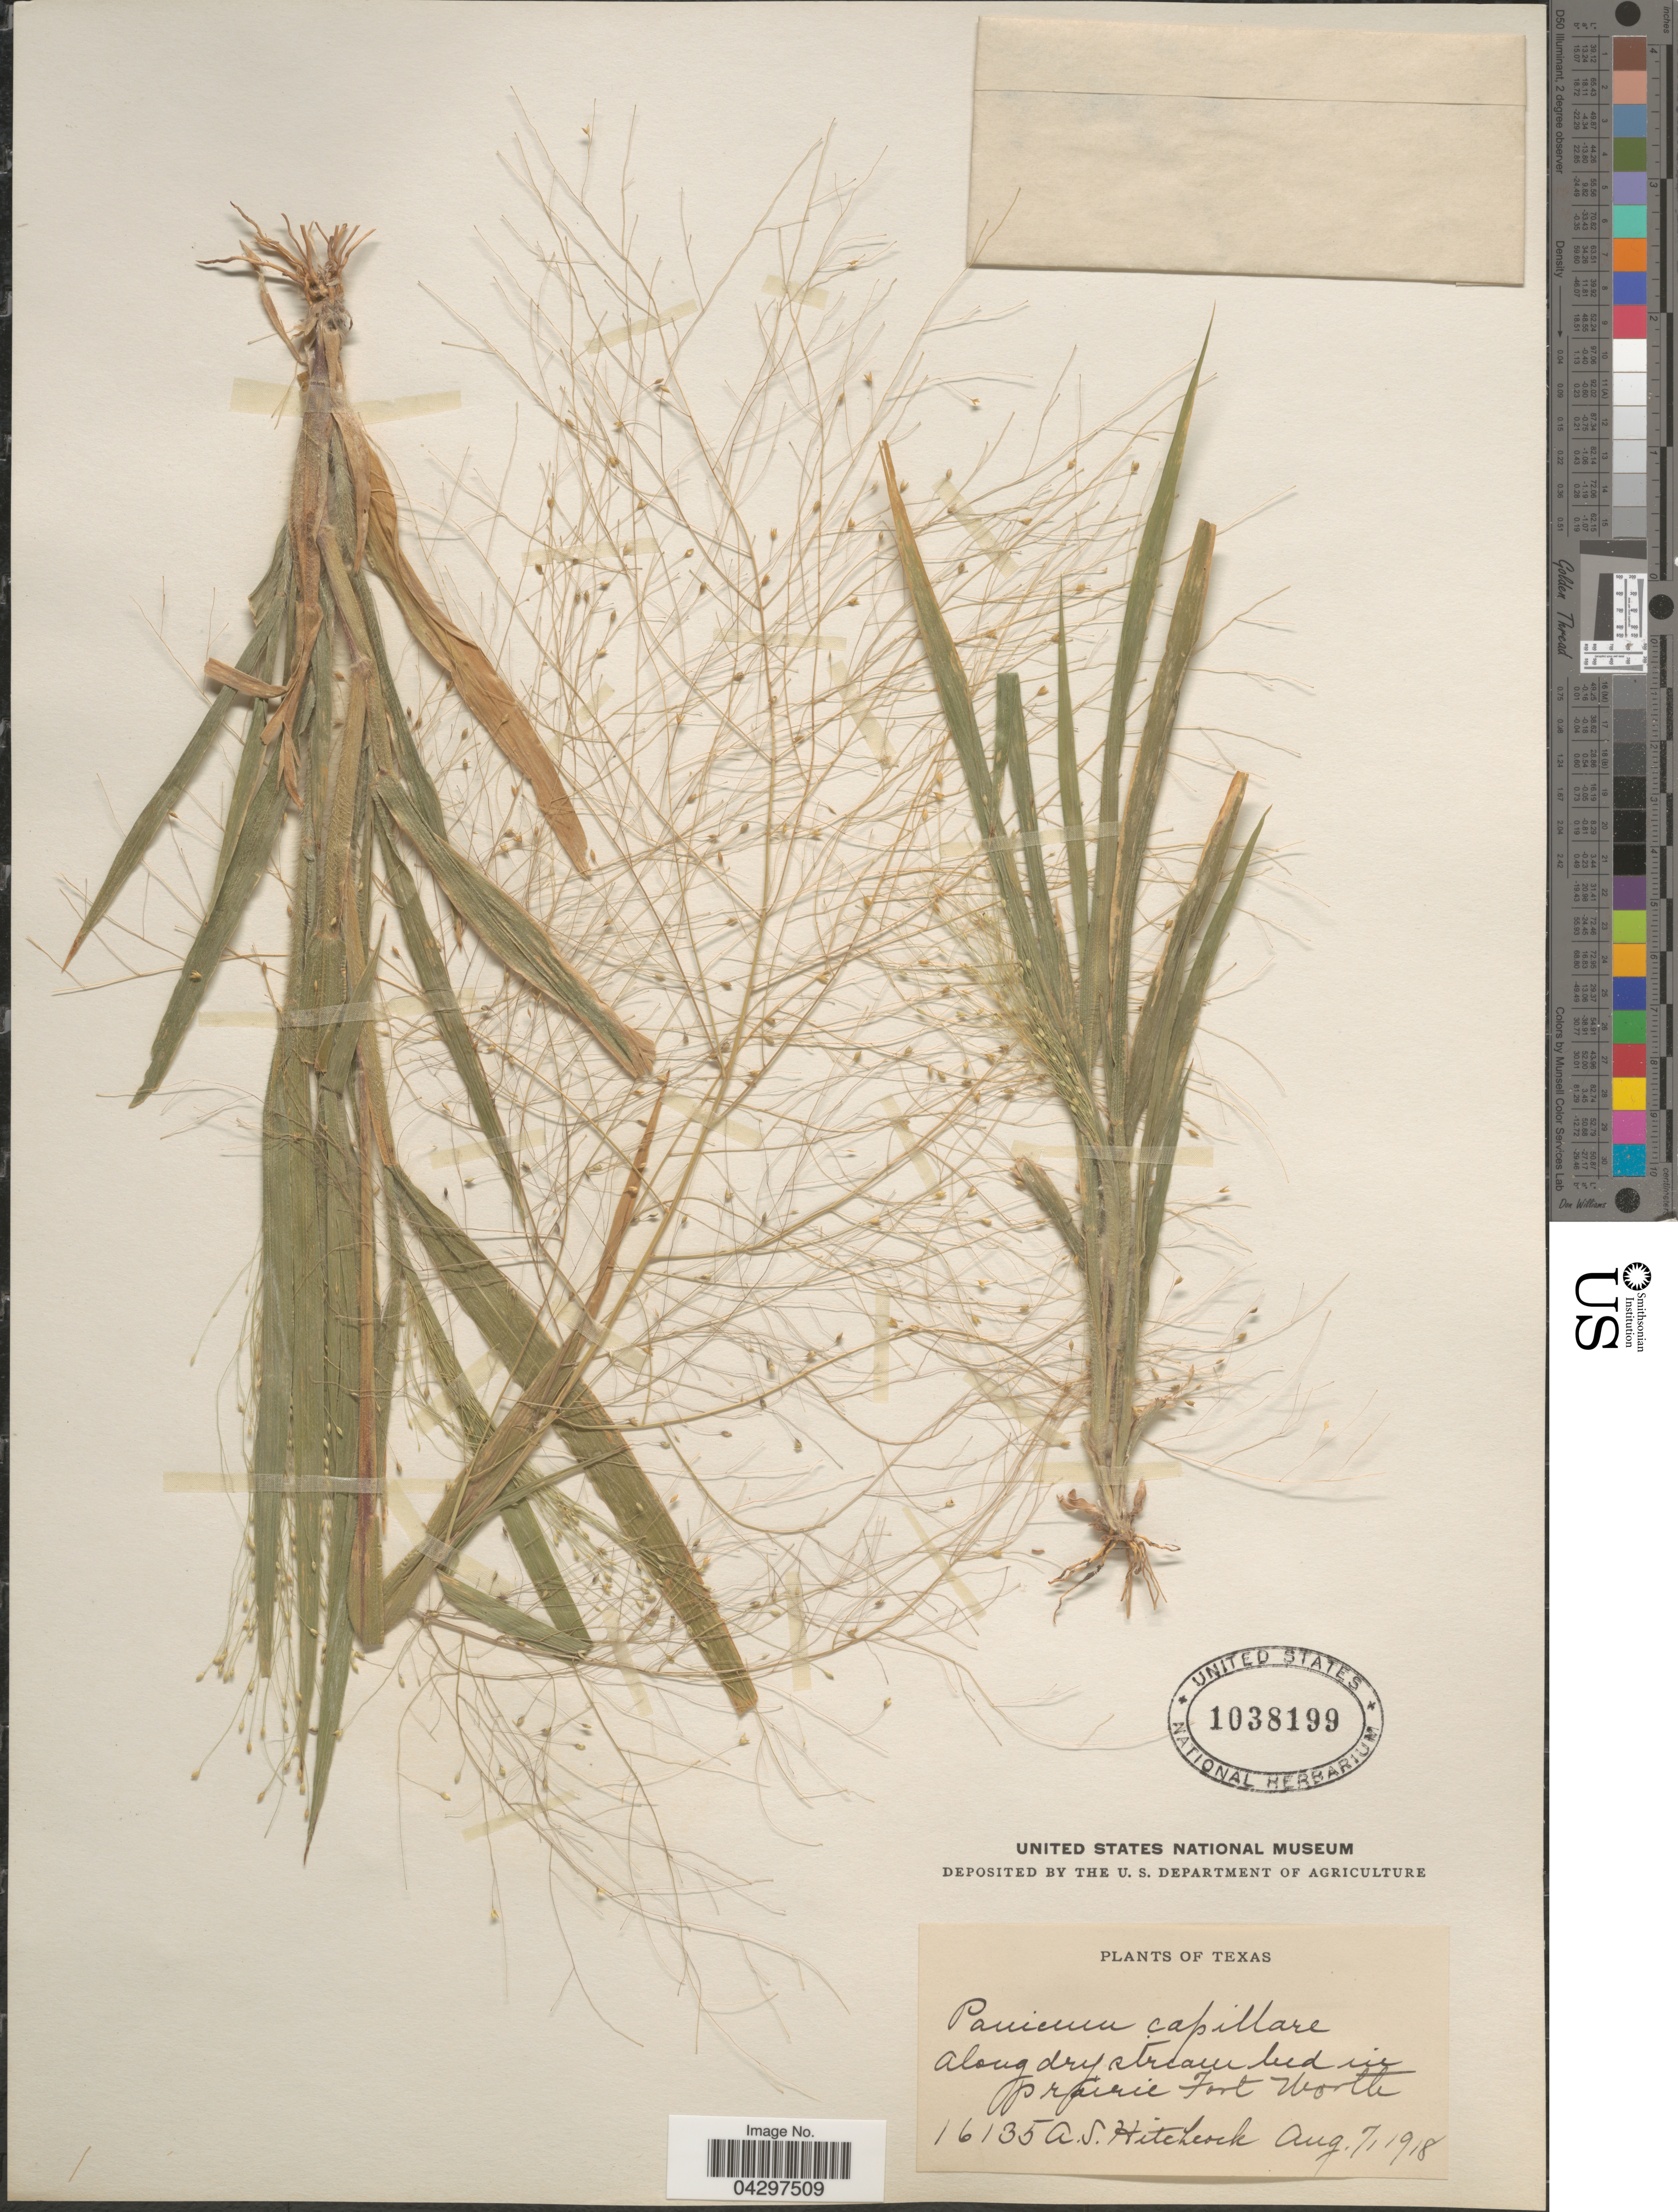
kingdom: Plantae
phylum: Tracheophyta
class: Liliopsida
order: Poales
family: Poaceae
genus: Panicum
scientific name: Panicum capillare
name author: L.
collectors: A. S. Hitchcock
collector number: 16135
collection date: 1918-08-07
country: United States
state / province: Texas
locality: Along dry streambed in prairie Fort Worth.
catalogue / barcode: US 1038199